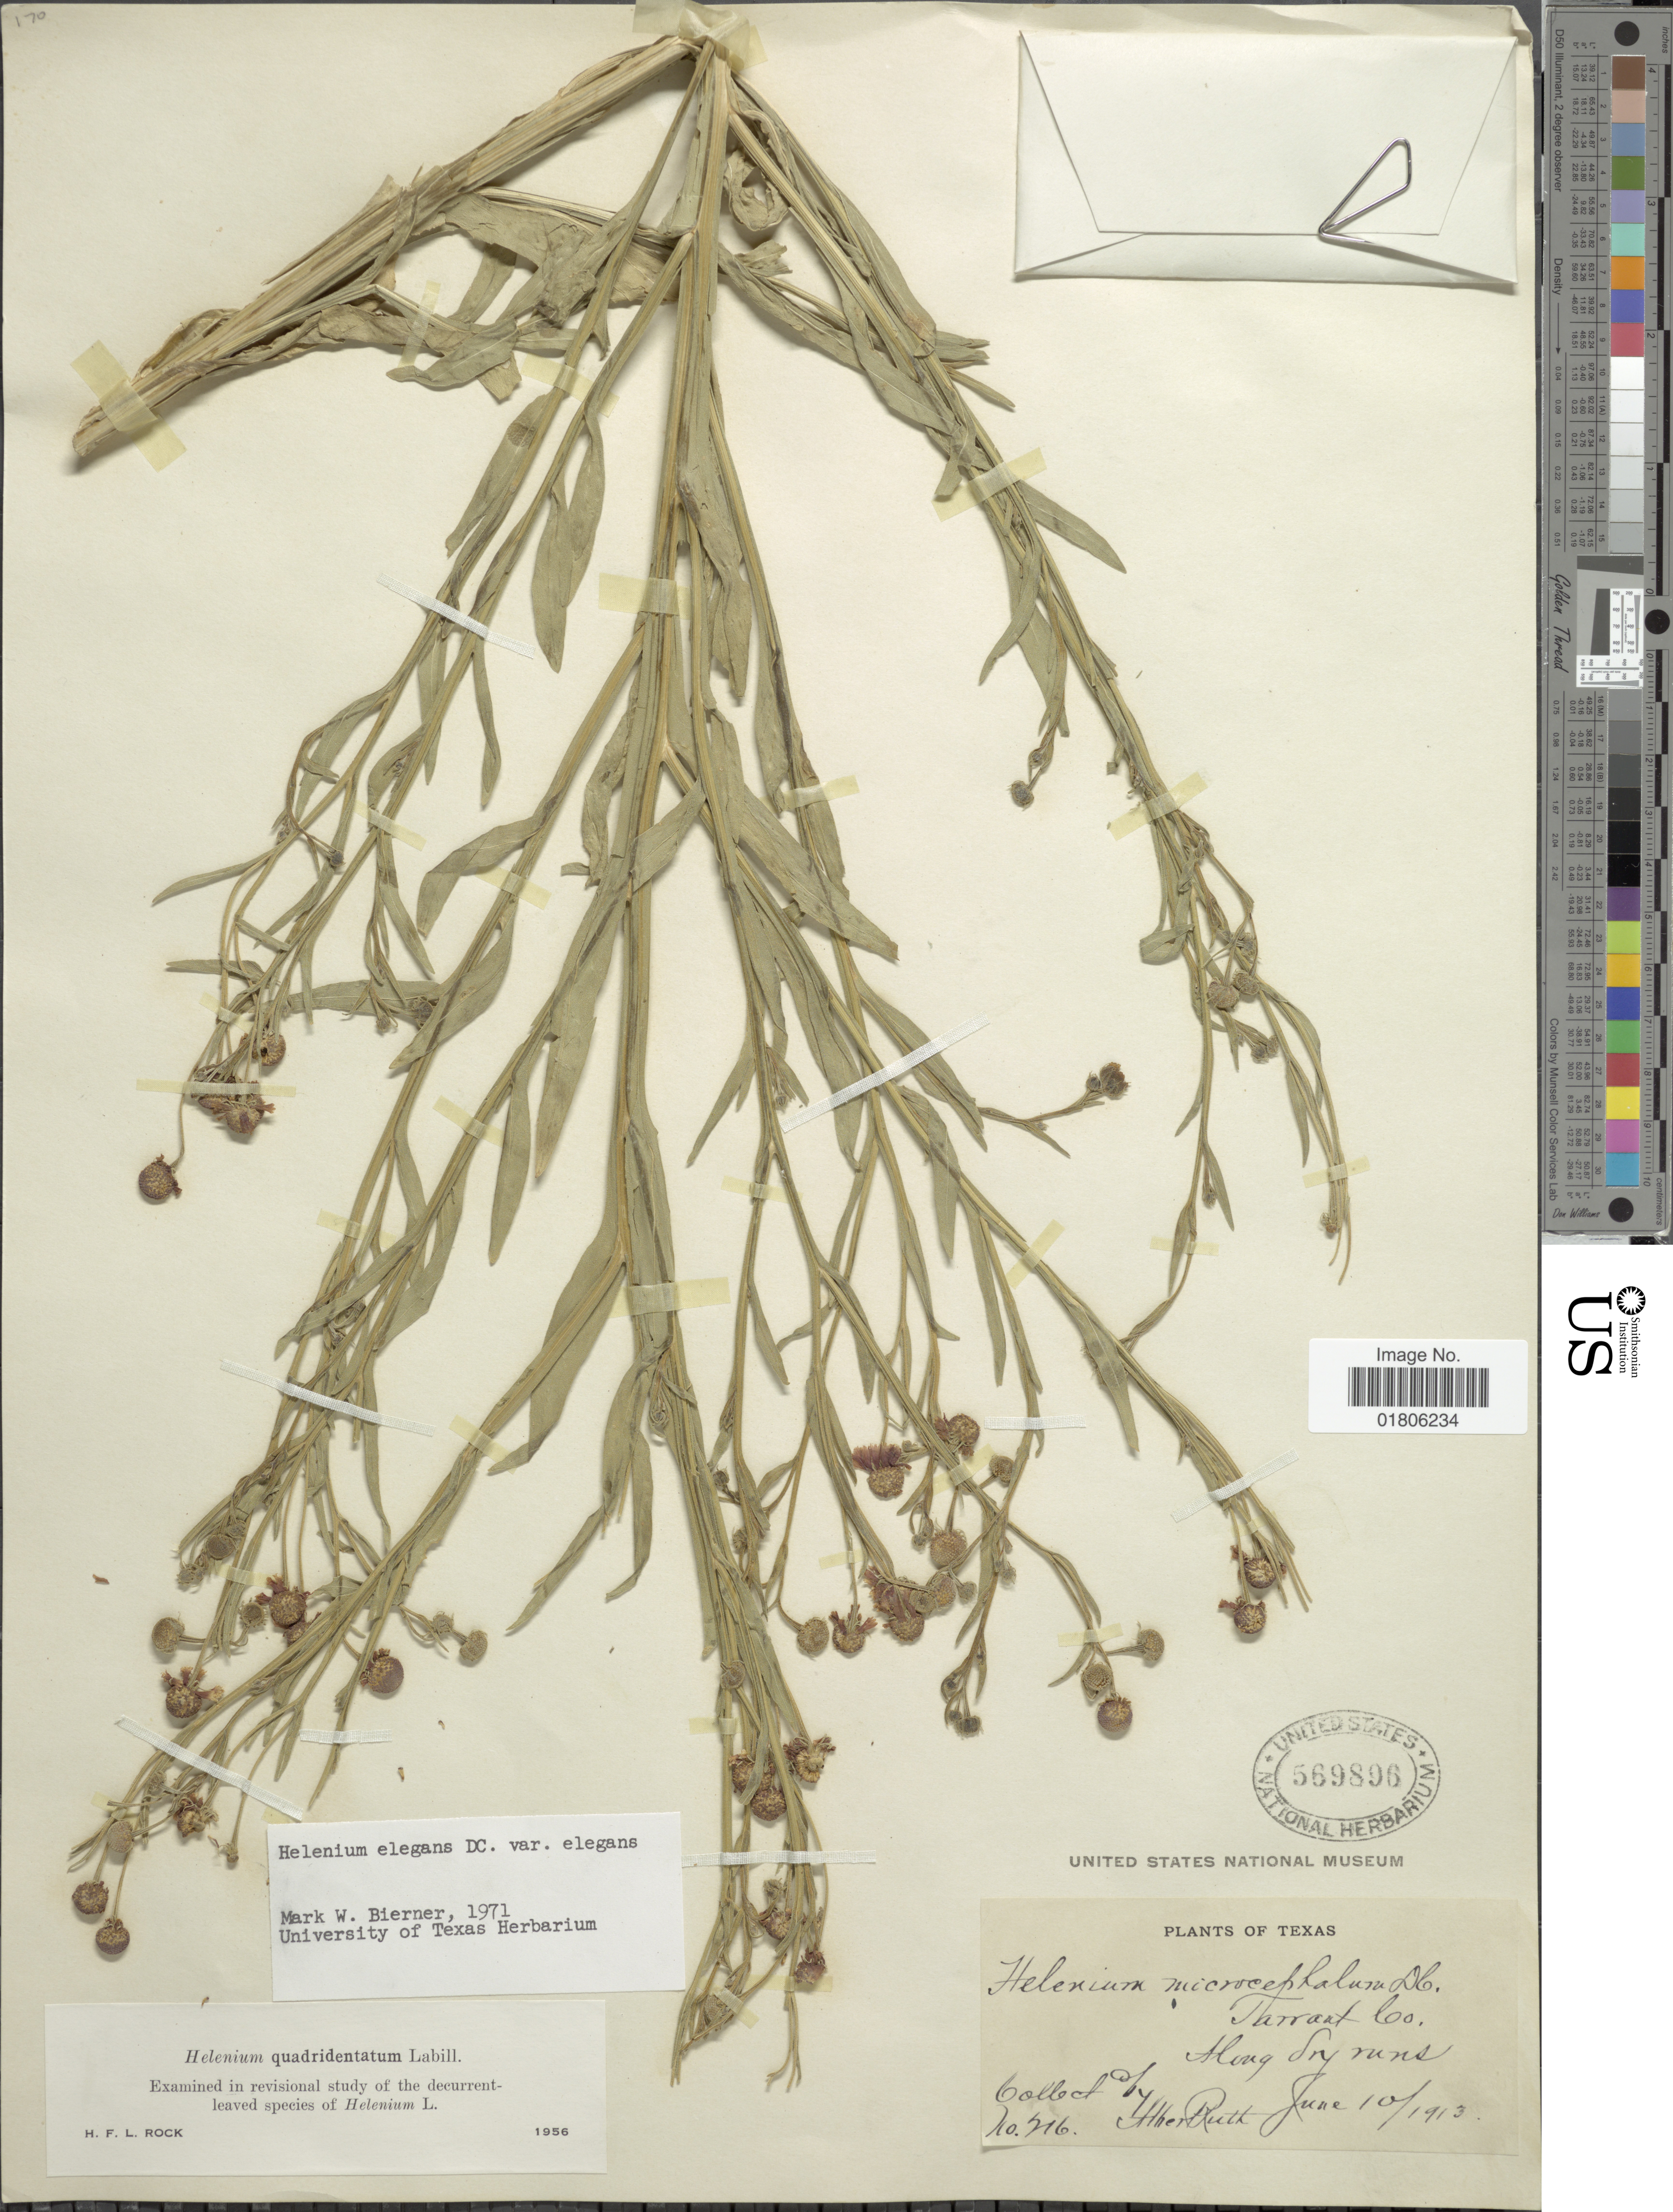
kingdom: Plantae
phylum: Tracheophyta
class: Magnoliopsida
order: Asterales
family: Asteraceae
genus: Helenium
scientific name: Helenium elegans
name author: DC.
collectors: A. Ruth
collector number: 716*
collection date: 1913-06-10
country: United States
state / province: Texas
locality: Tarrant Co.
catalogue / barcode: US 569896